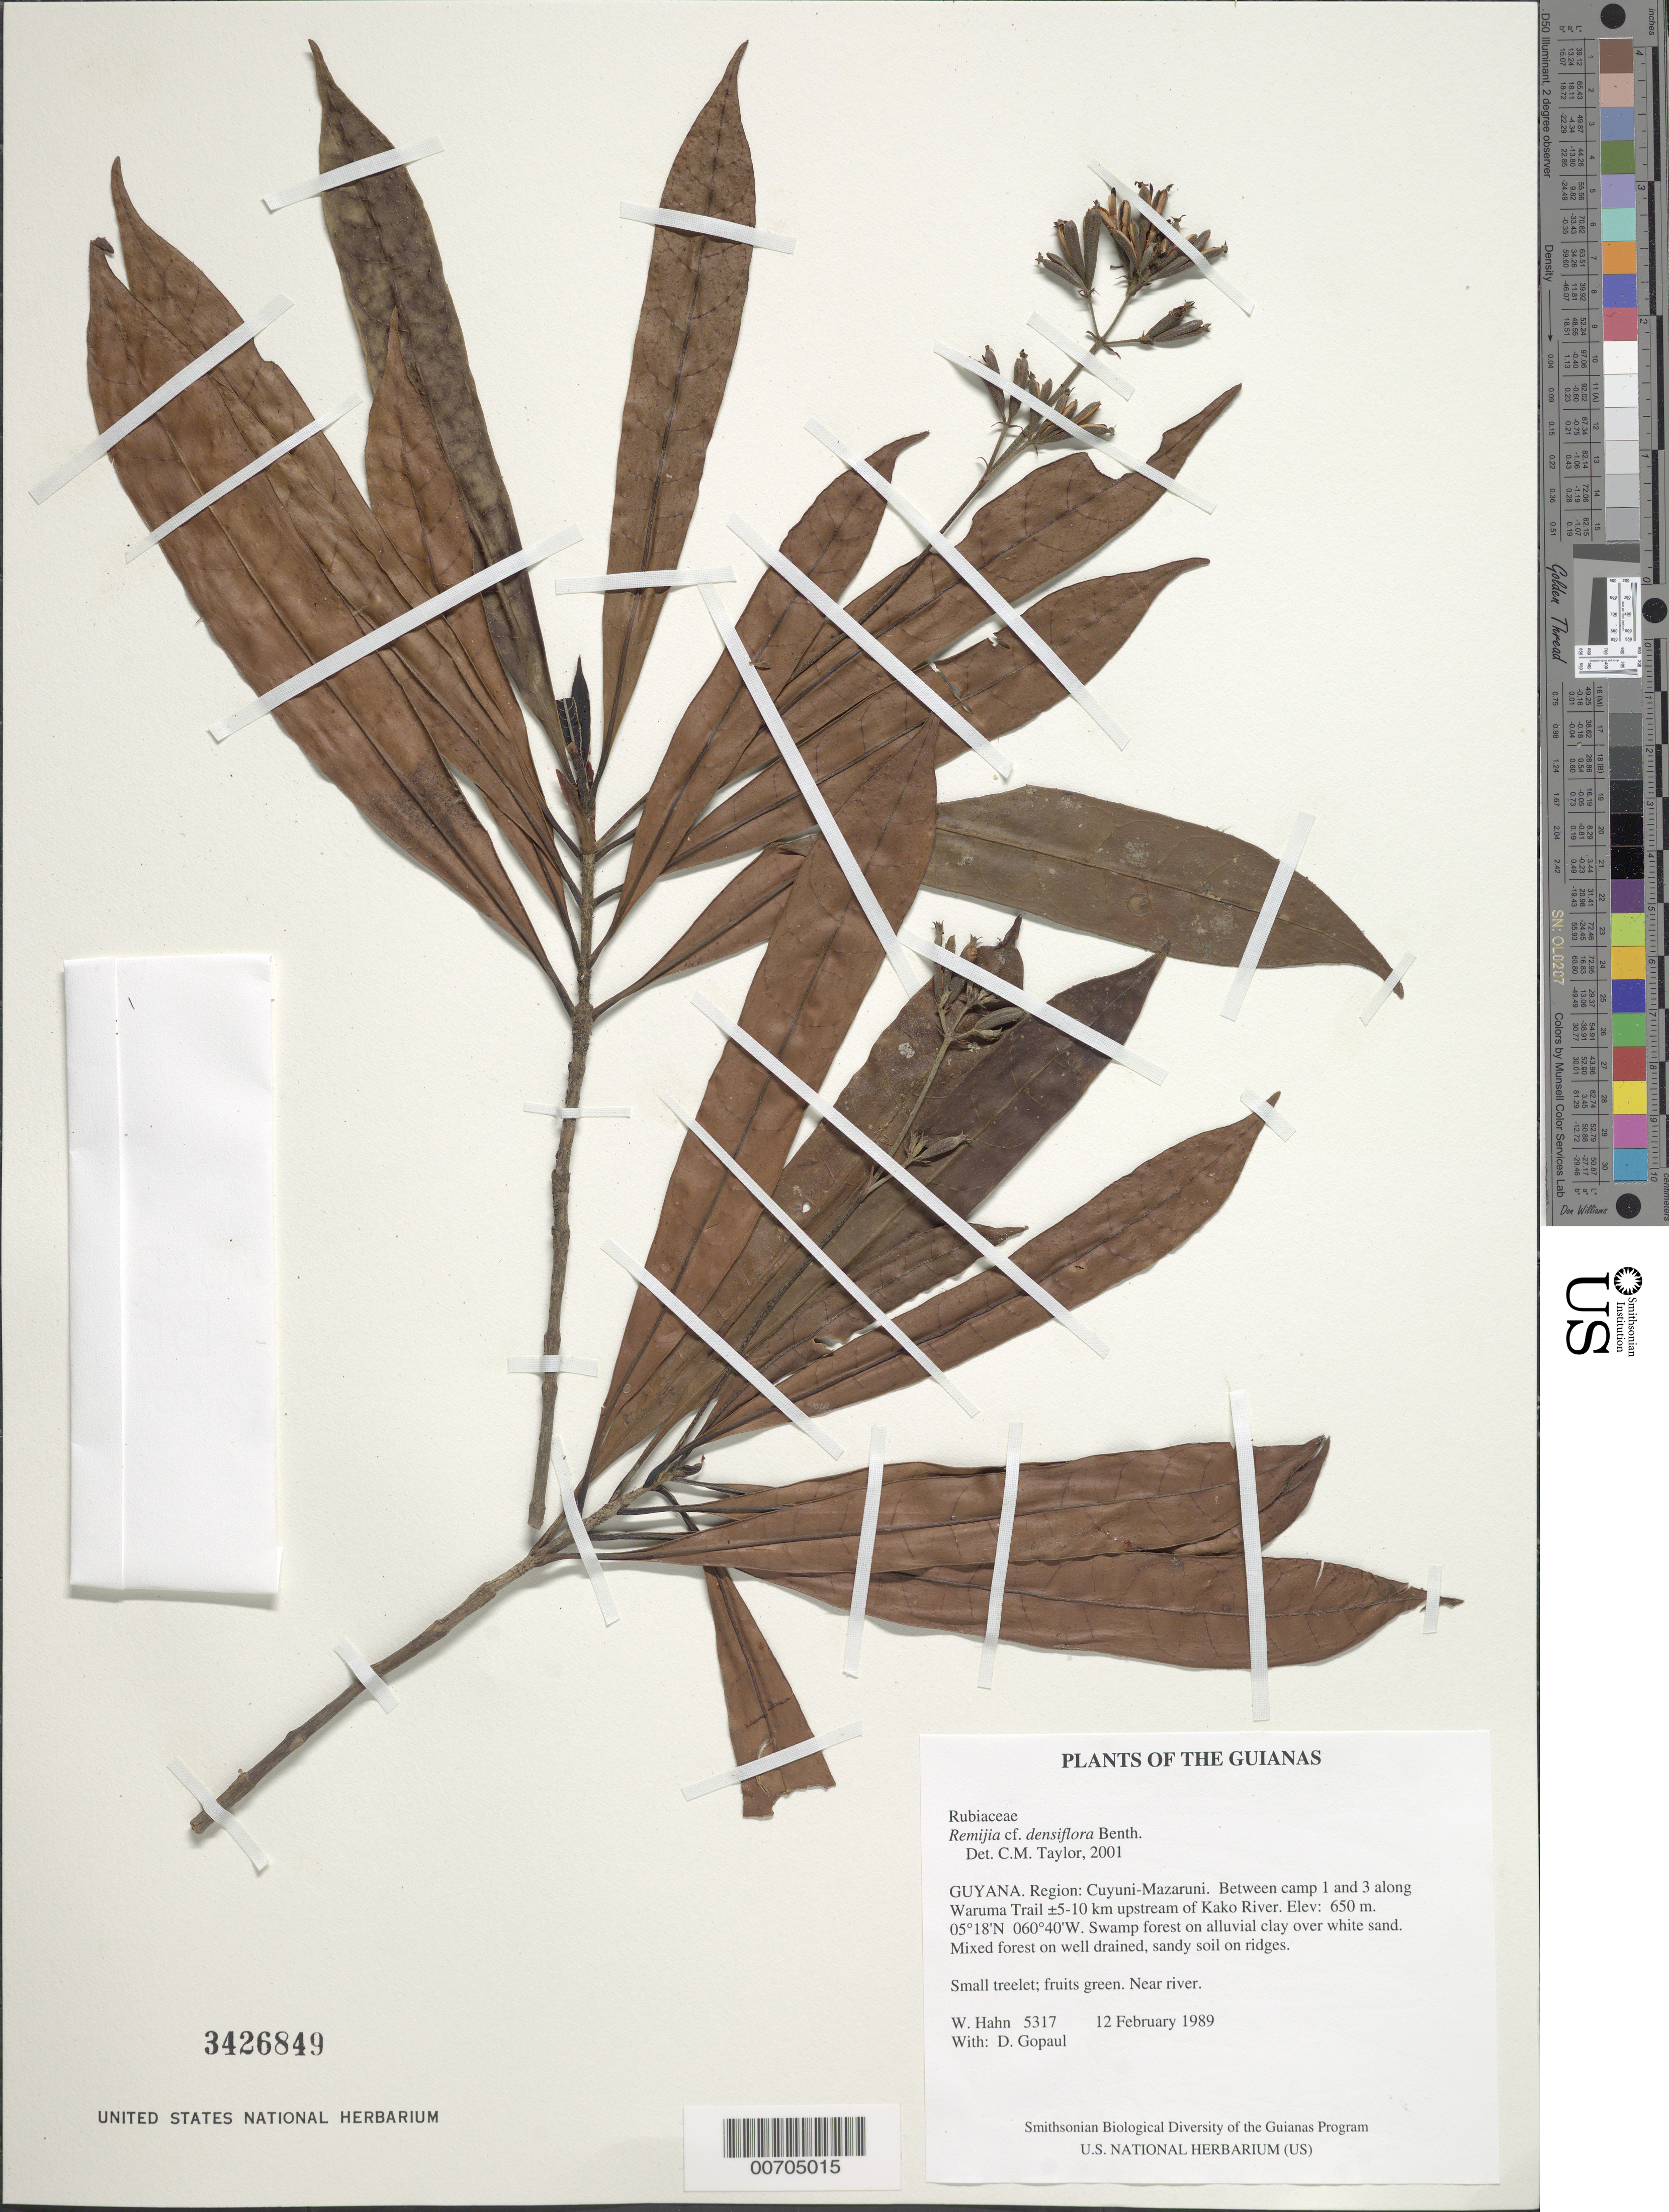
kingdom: Plantae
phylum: Tracheophyta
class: Magnoliopsida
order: Gentianales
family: Rubiaceae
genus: Remijia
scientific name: Remijia densiflora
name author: Benth.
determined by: Taylor, Charlotte M.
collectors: W. Hahn & D. Gopaul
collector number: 5317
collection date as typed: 12 February 1989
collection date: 1989-02-12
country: Guyana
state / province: Cuyuni-Mazaruni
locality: Between camp 1 and 3 along Waruma Trail ±5-10 km upstream of Kako River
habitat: Swamp forest on alluvial clay over white sand. Mixed forest on well drained, sandy soil on ridges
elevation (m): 650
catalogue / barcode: US 3426849